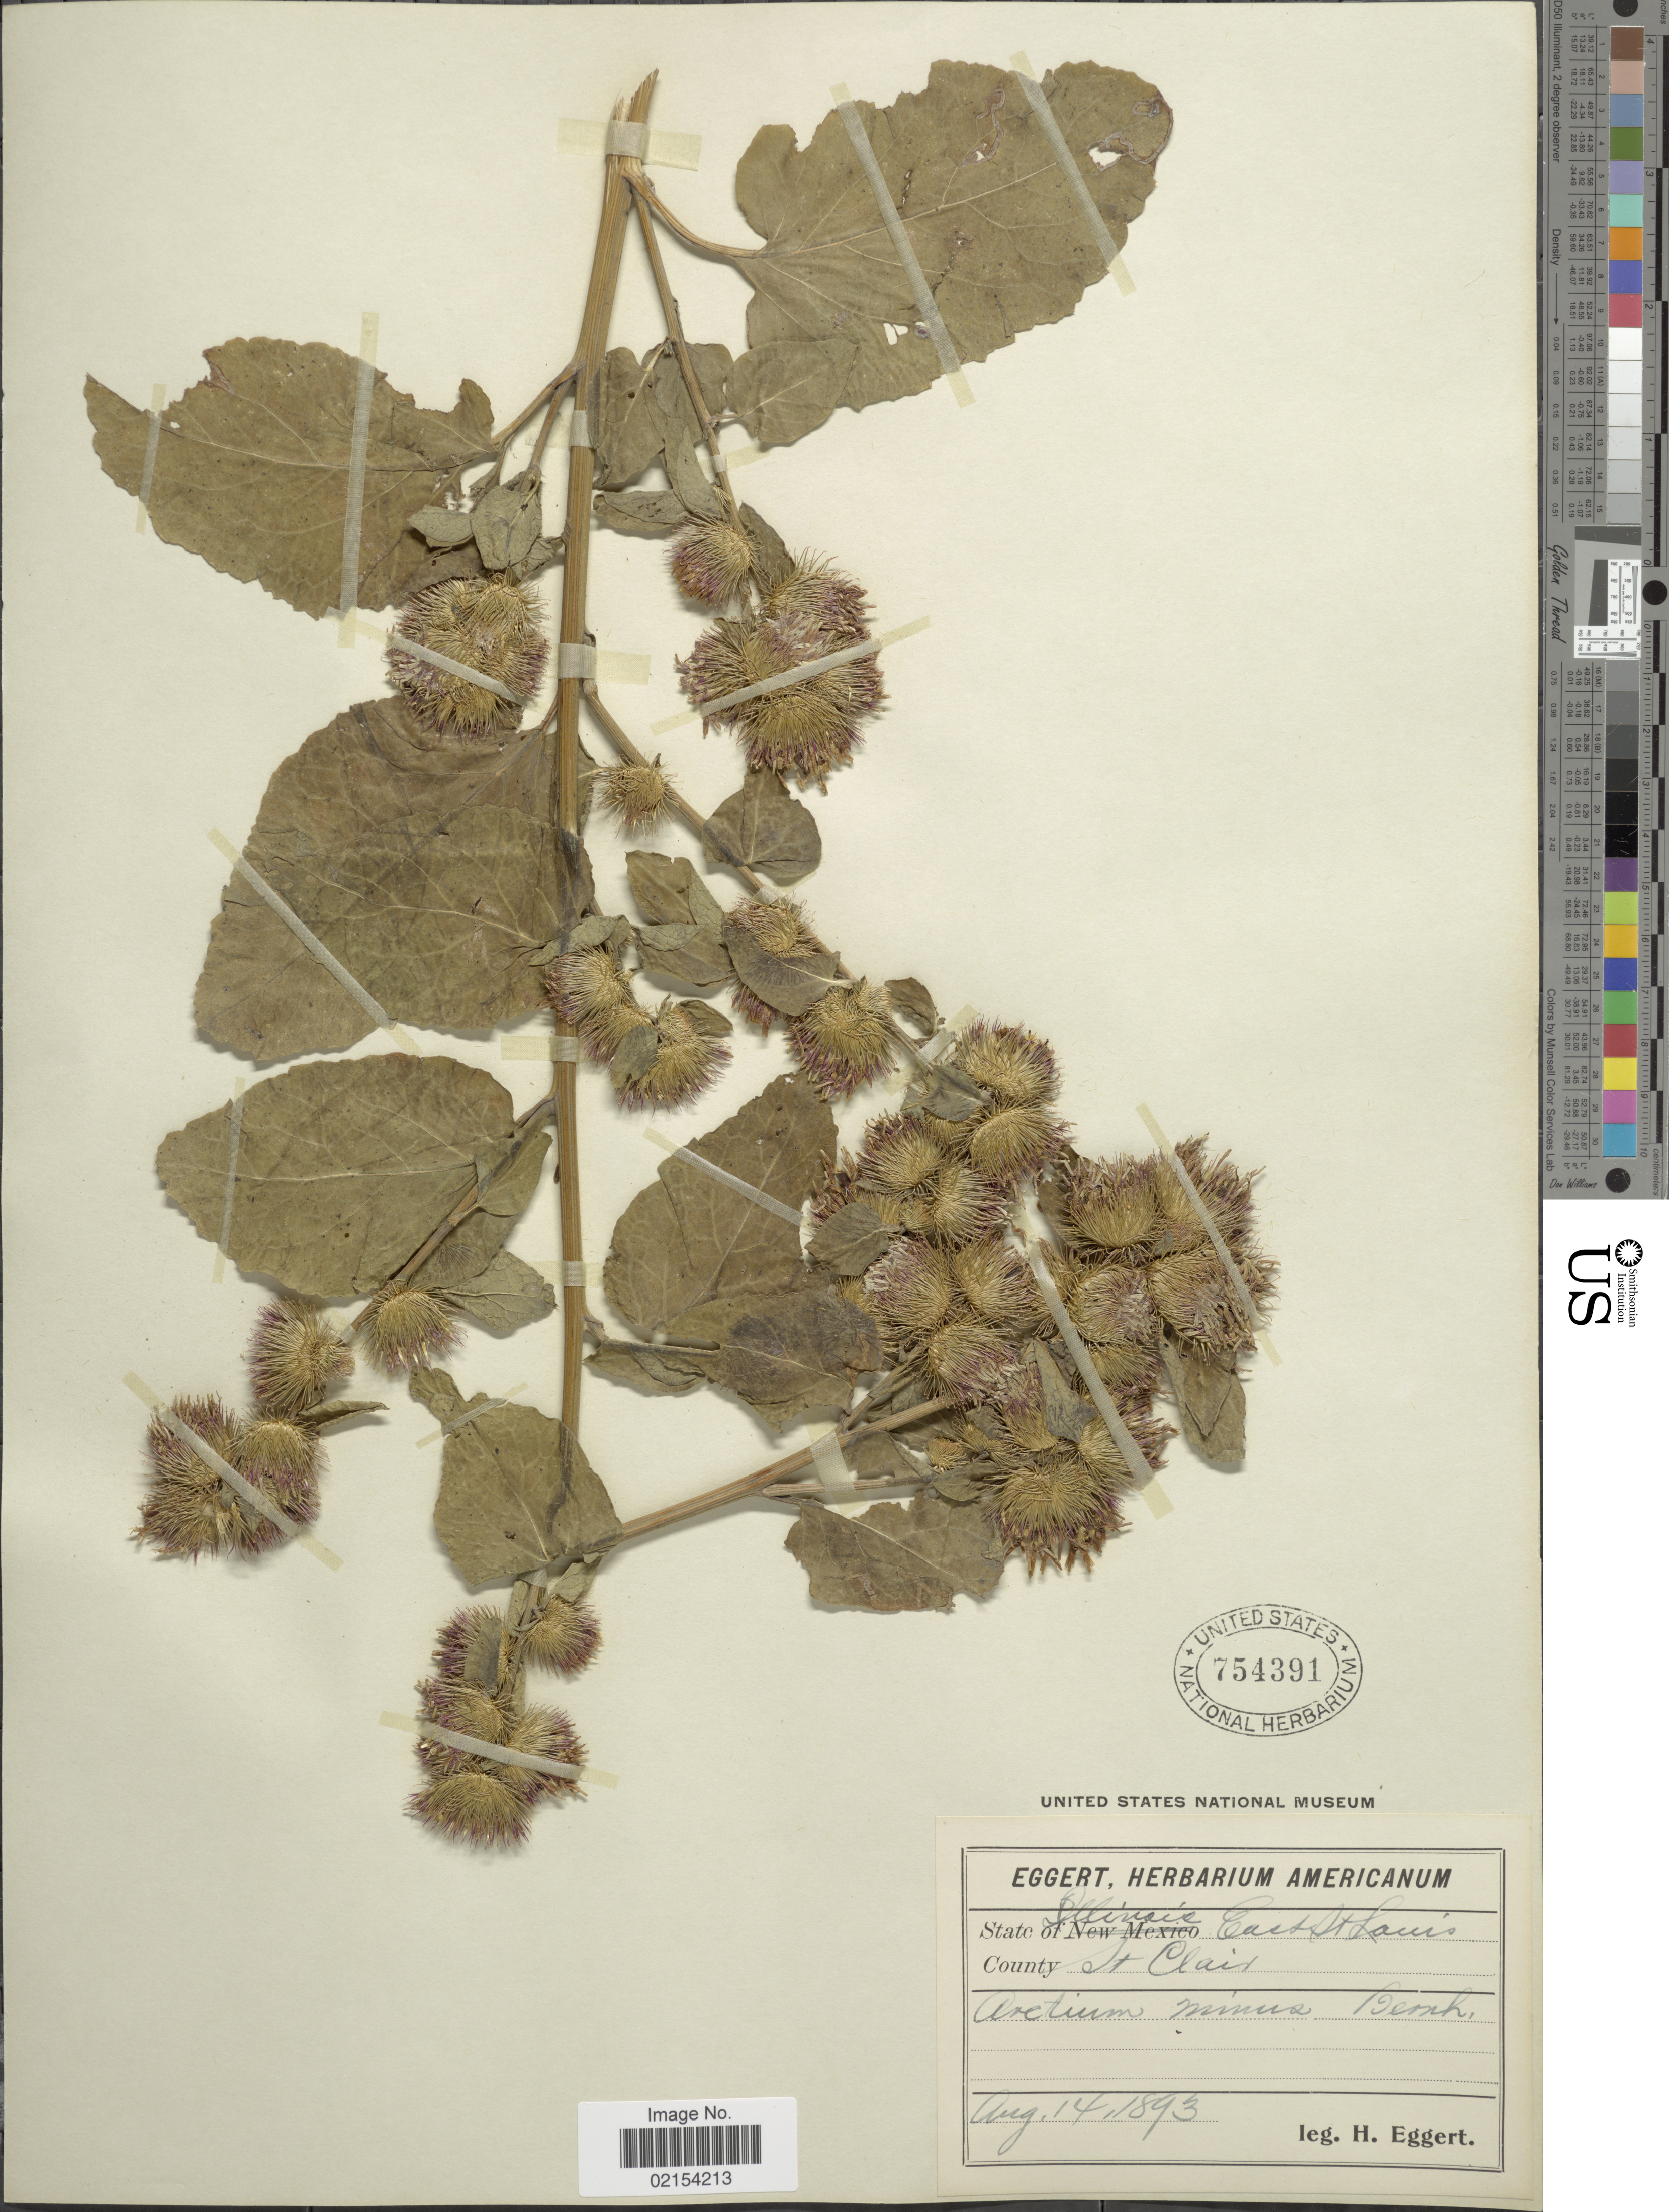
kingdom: Plantae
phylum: Tracheophyta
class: Magnoliopsida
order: Asterales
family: Asteraceae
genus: Arctium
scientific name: Arctium minus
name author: (Hill) Bernh.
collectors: H. Eggert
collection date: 1893-08-14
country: United States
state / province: Illinois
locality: East St. Louis. County St. Clair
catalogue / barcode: US 754391